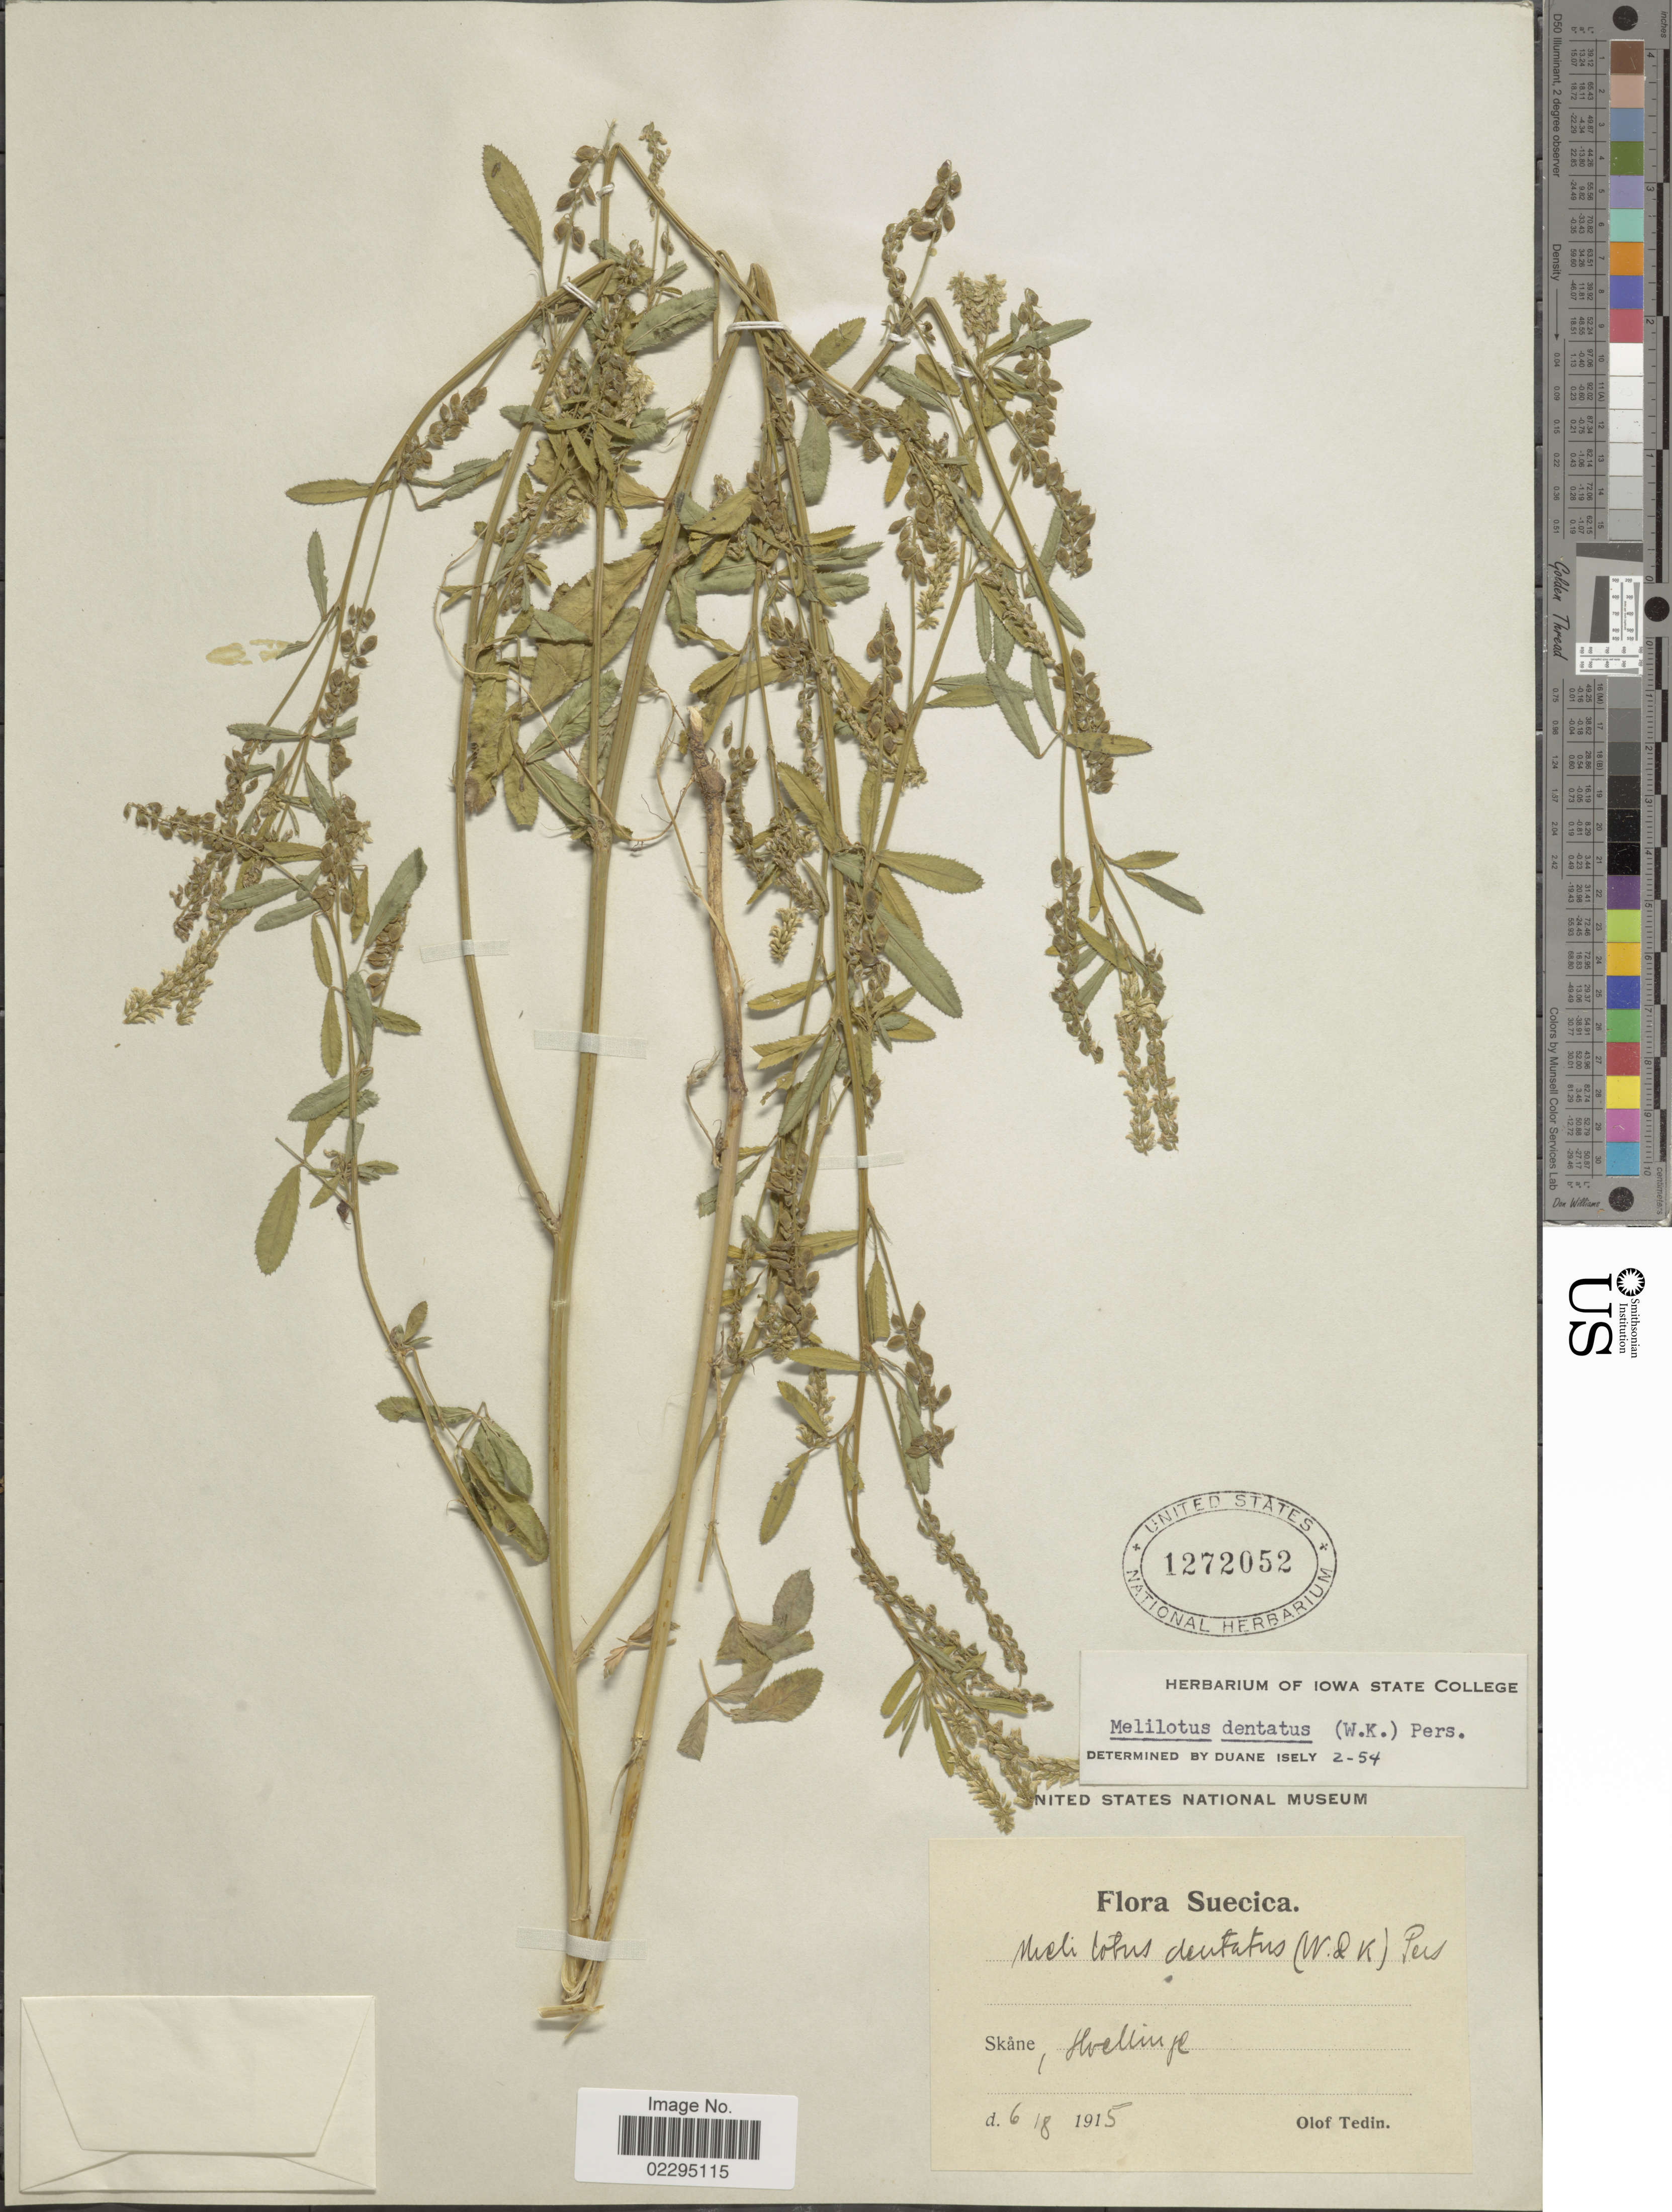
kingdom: Plantae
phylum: Tracheophyta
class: Magnoliopsida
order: Fabales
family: Fabaceae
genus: Melilotus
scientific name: Melilotus dentatus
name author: (Waldst. & Kit.) Pers.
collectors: O. Tedin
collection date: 1915-08-06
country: Sweden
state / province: Skåne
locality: Suecica, Skane, Hvelinge [= Hyllinge ?]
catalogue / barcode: US 1272052